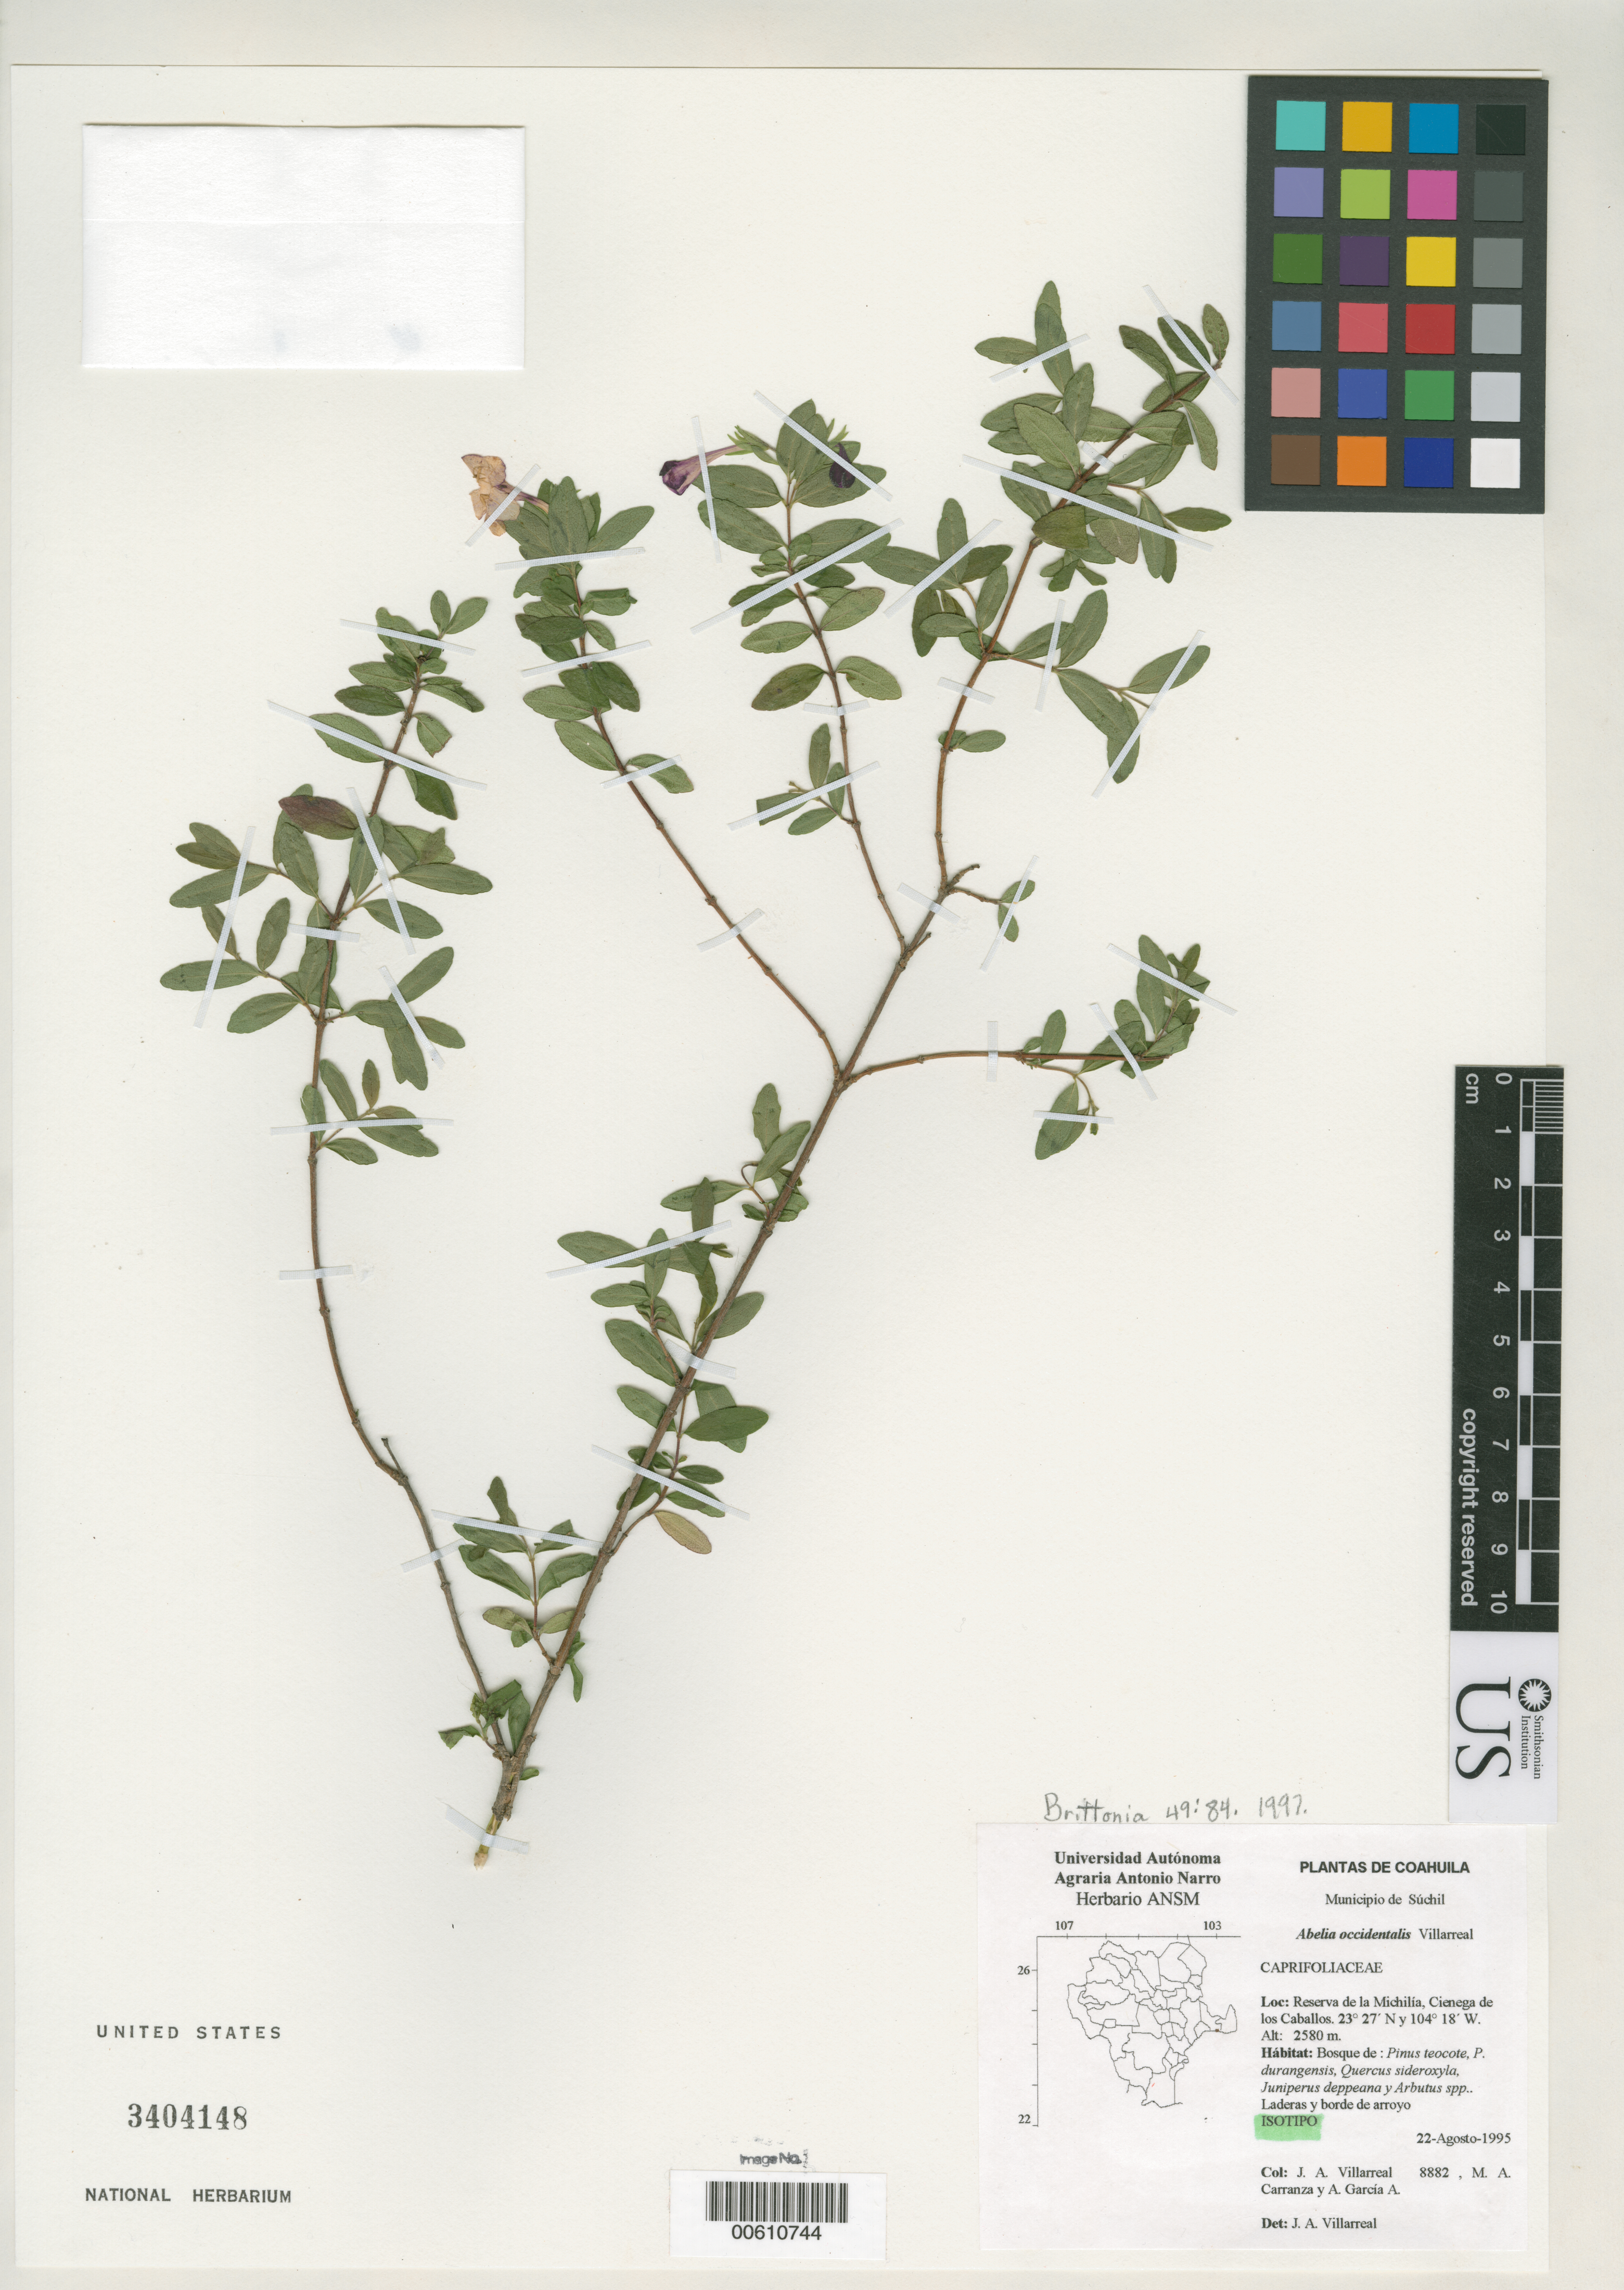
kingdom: Plantae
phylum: Tracheophyta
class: Magnoliopsida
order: Dipsacales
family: Caprifoliaceae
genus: Abelia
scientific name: Abelia occidentalis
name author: Villarreal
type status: Isotype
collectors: J. Villarreal, M. Carranza & A. García A.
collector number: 8882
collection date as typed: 22 Aug 1995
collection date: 1995-08-22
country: Mexico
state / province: Coahuila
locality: Suchil, Reserva de la Michilia, Cienega de los Caballos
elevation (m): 2580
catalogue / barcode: US 3404148